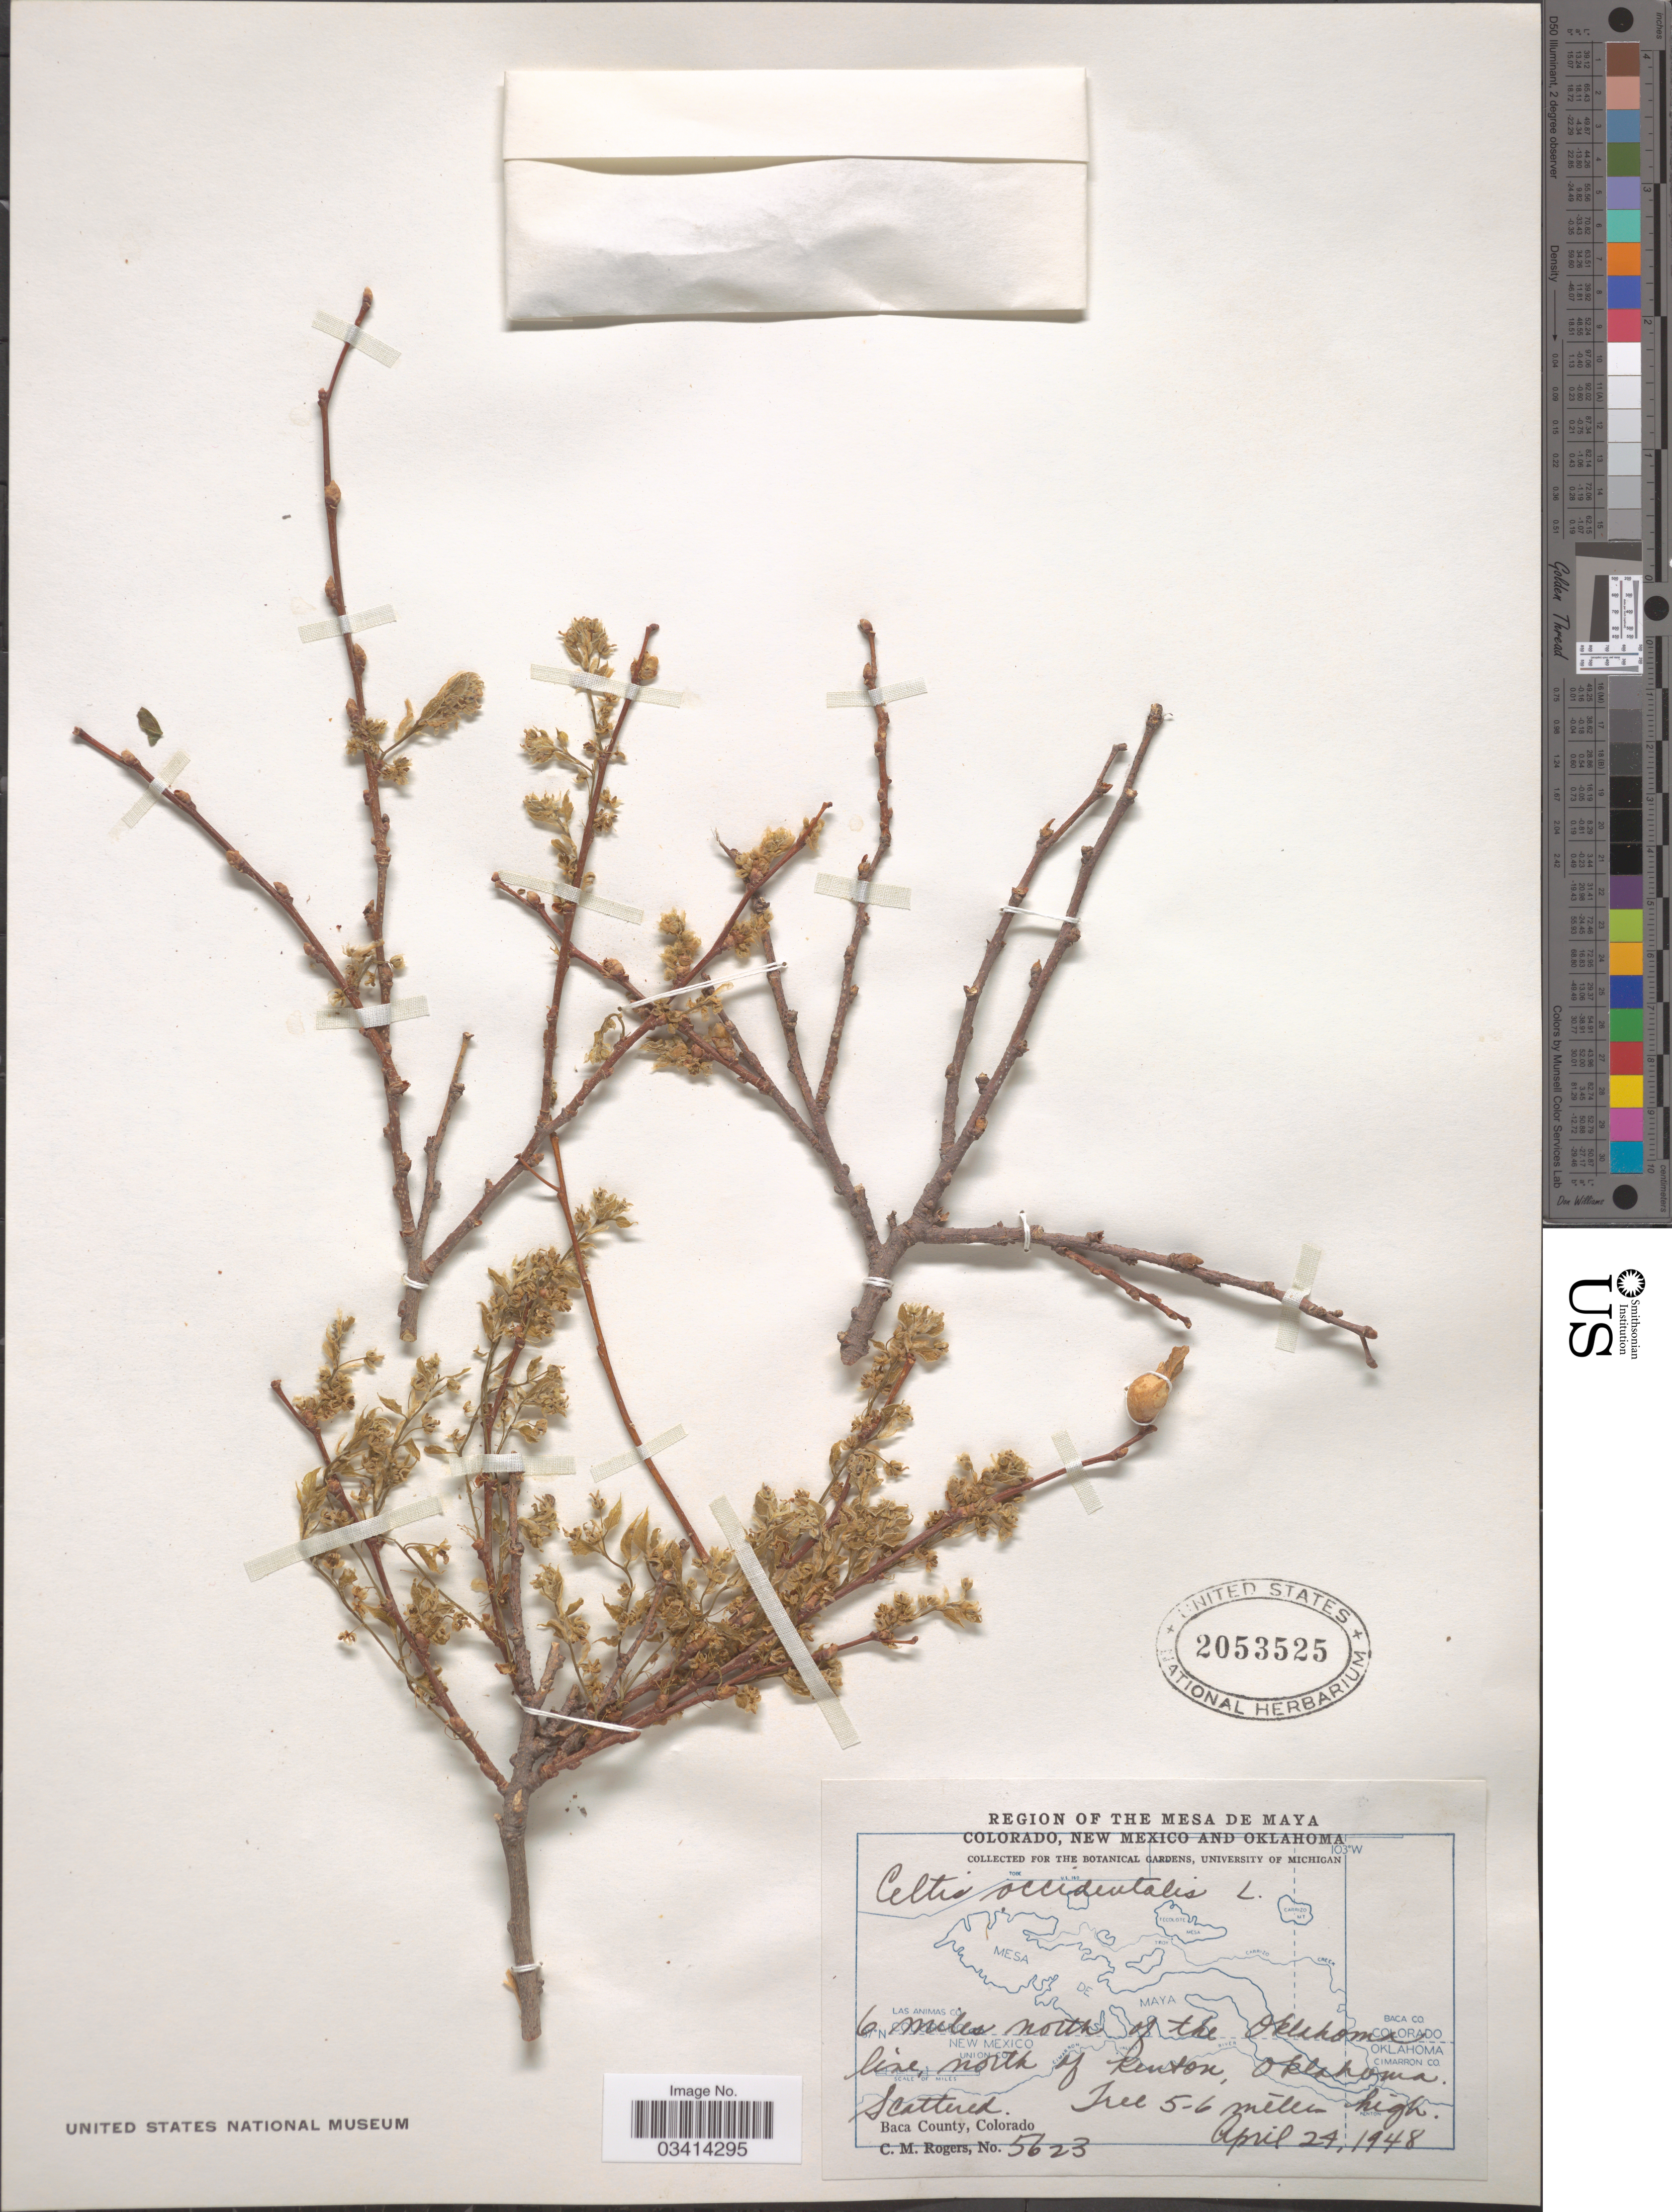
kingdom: Plantae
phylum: Tracheophyta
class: Magnoliopsida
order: Rosales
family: Cannabaceae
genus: Celtis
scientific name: Celtis reticulata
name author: Torr.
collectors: C. M. Rogers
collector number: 5623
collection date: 1948-04-24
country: United States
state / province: Colorado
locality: The Mesa de Maya. 6 miles north of the Oklahoma line, north of Kenton, Oklahoma, Baca County, Colorado.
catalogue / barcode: US 2053525